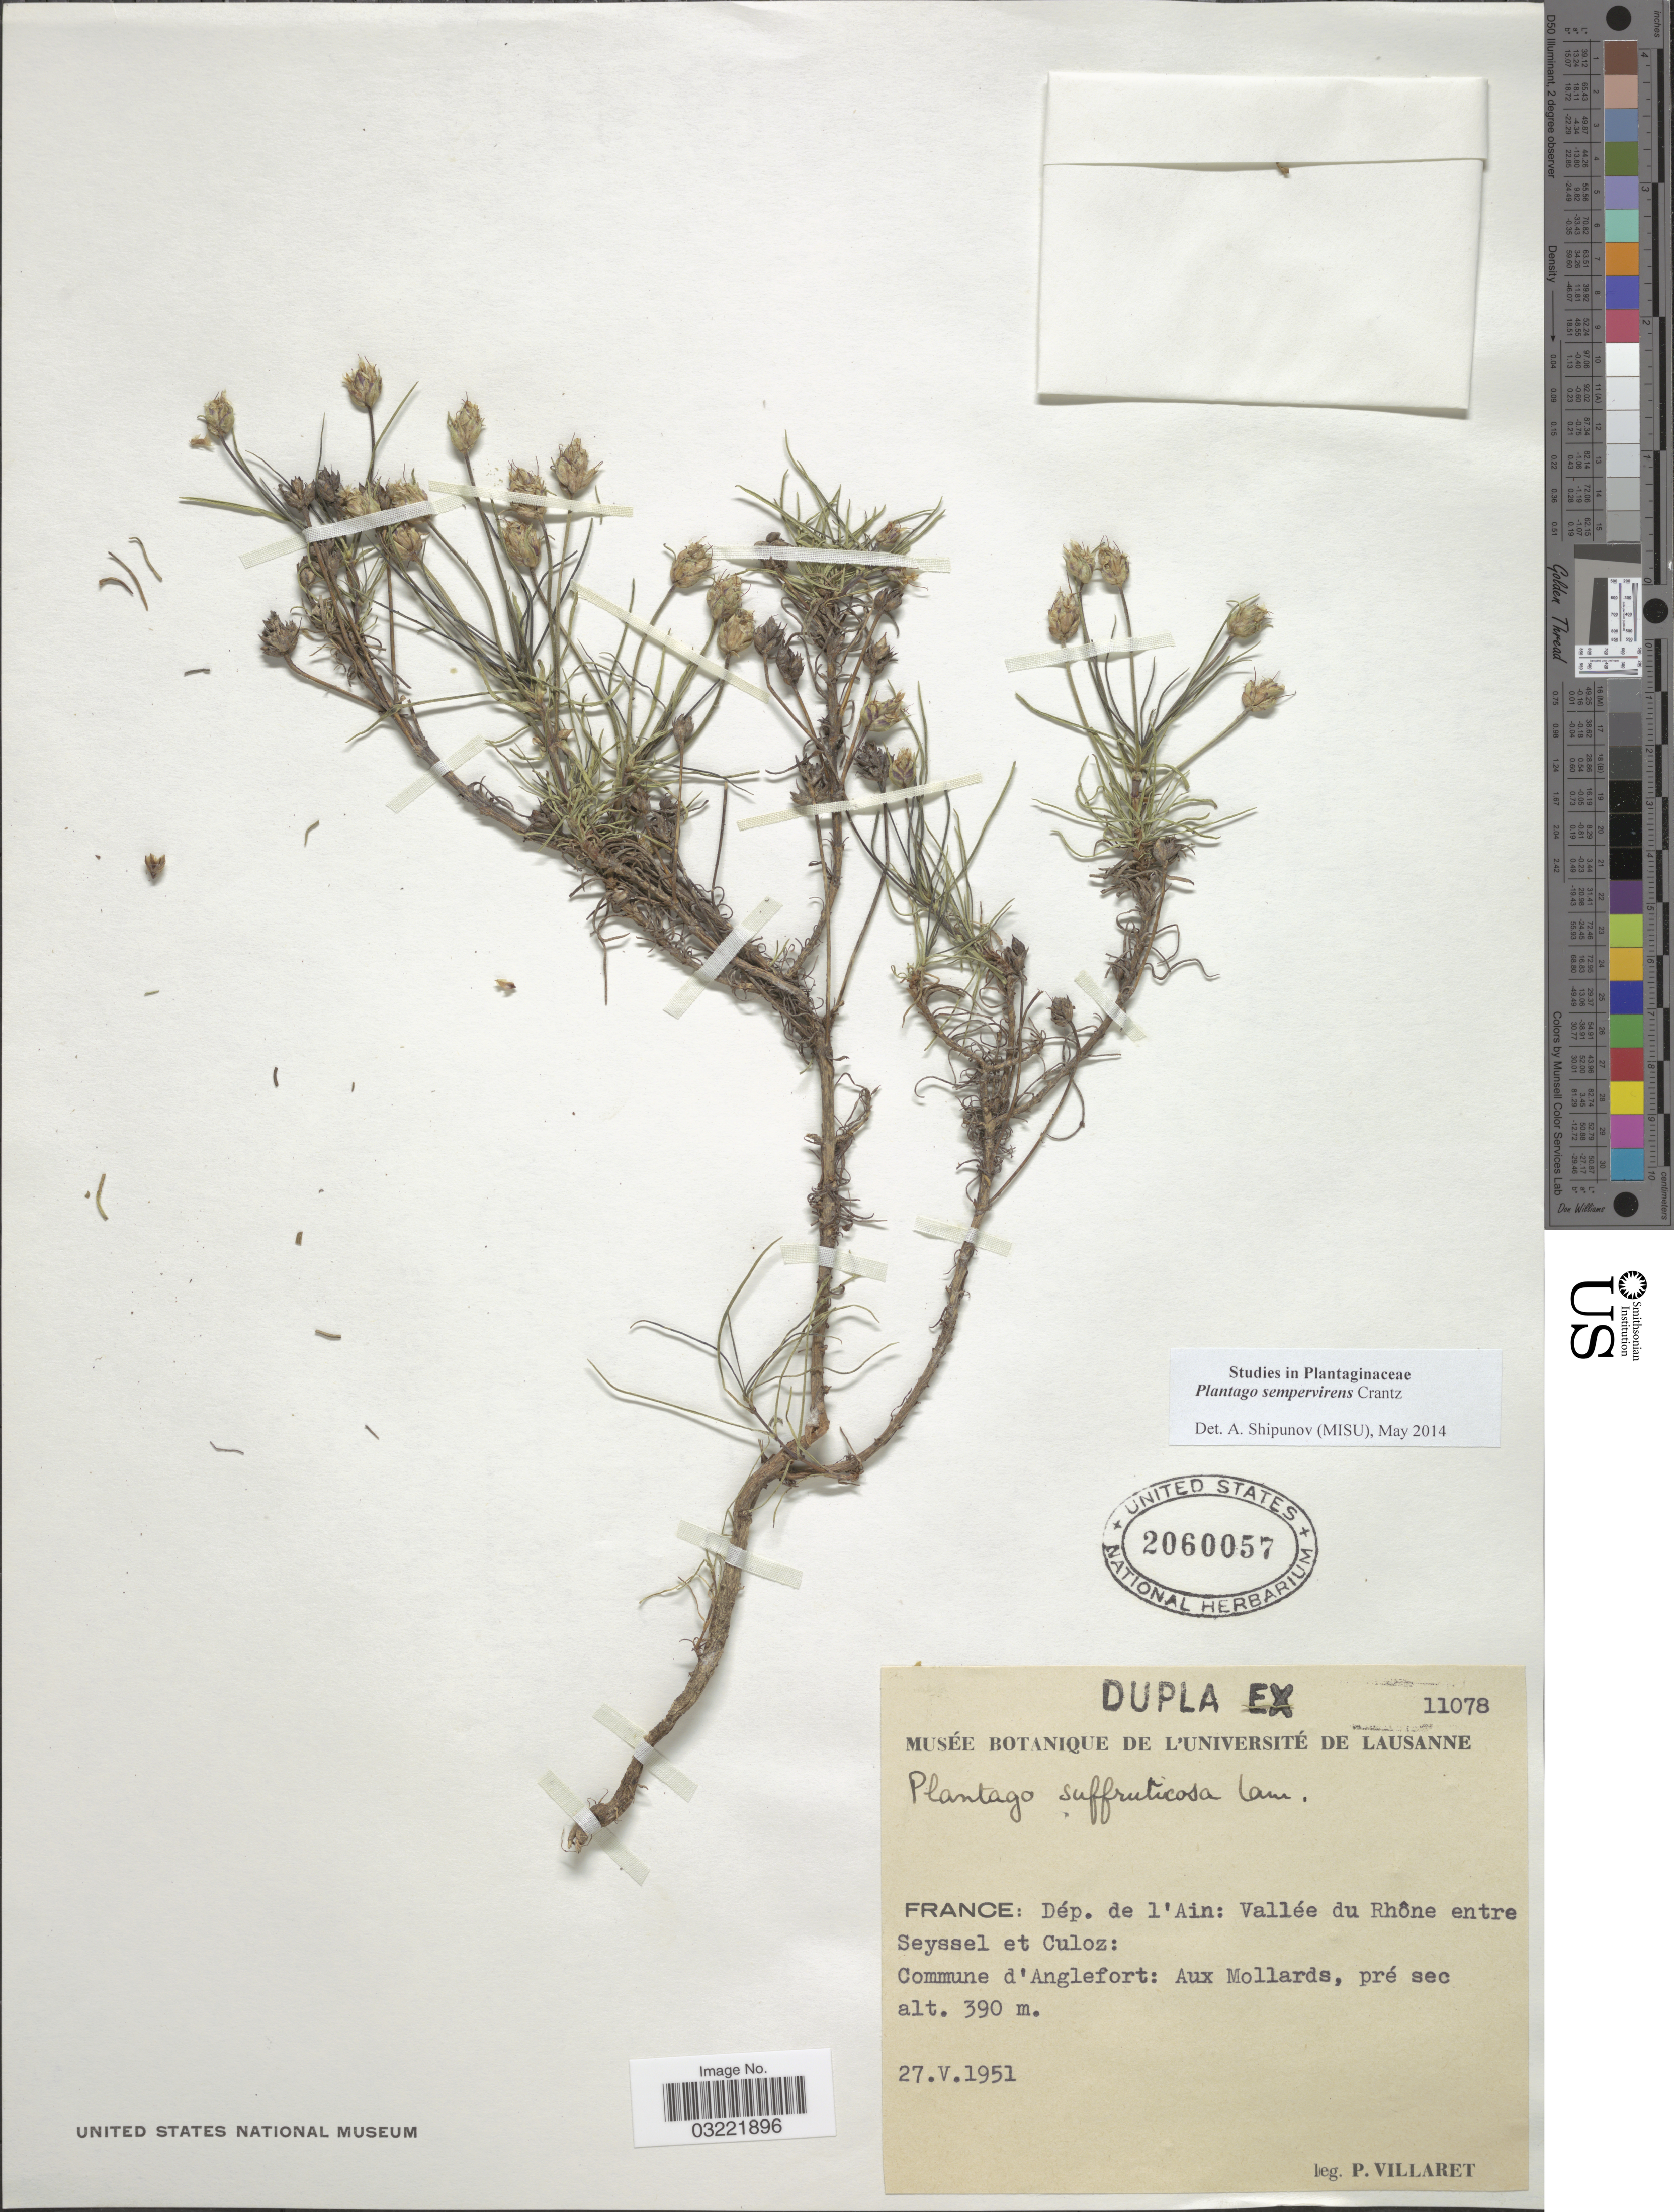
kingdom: Plantae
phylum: Tracheophyta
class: Magnoliopsida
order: Lamiales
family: Plantaginaceae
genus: Plantago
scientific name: Plantago sempervirens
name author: Crantz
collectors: P. Villaret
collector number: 11078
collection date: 1951-05-27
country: France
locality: Dép. de l'Ain: Vallée du Rhône entre Seyssel et Culoz: Commune d'Anglefort: Aux Mollards.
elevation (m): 390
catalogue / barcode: US 2060057